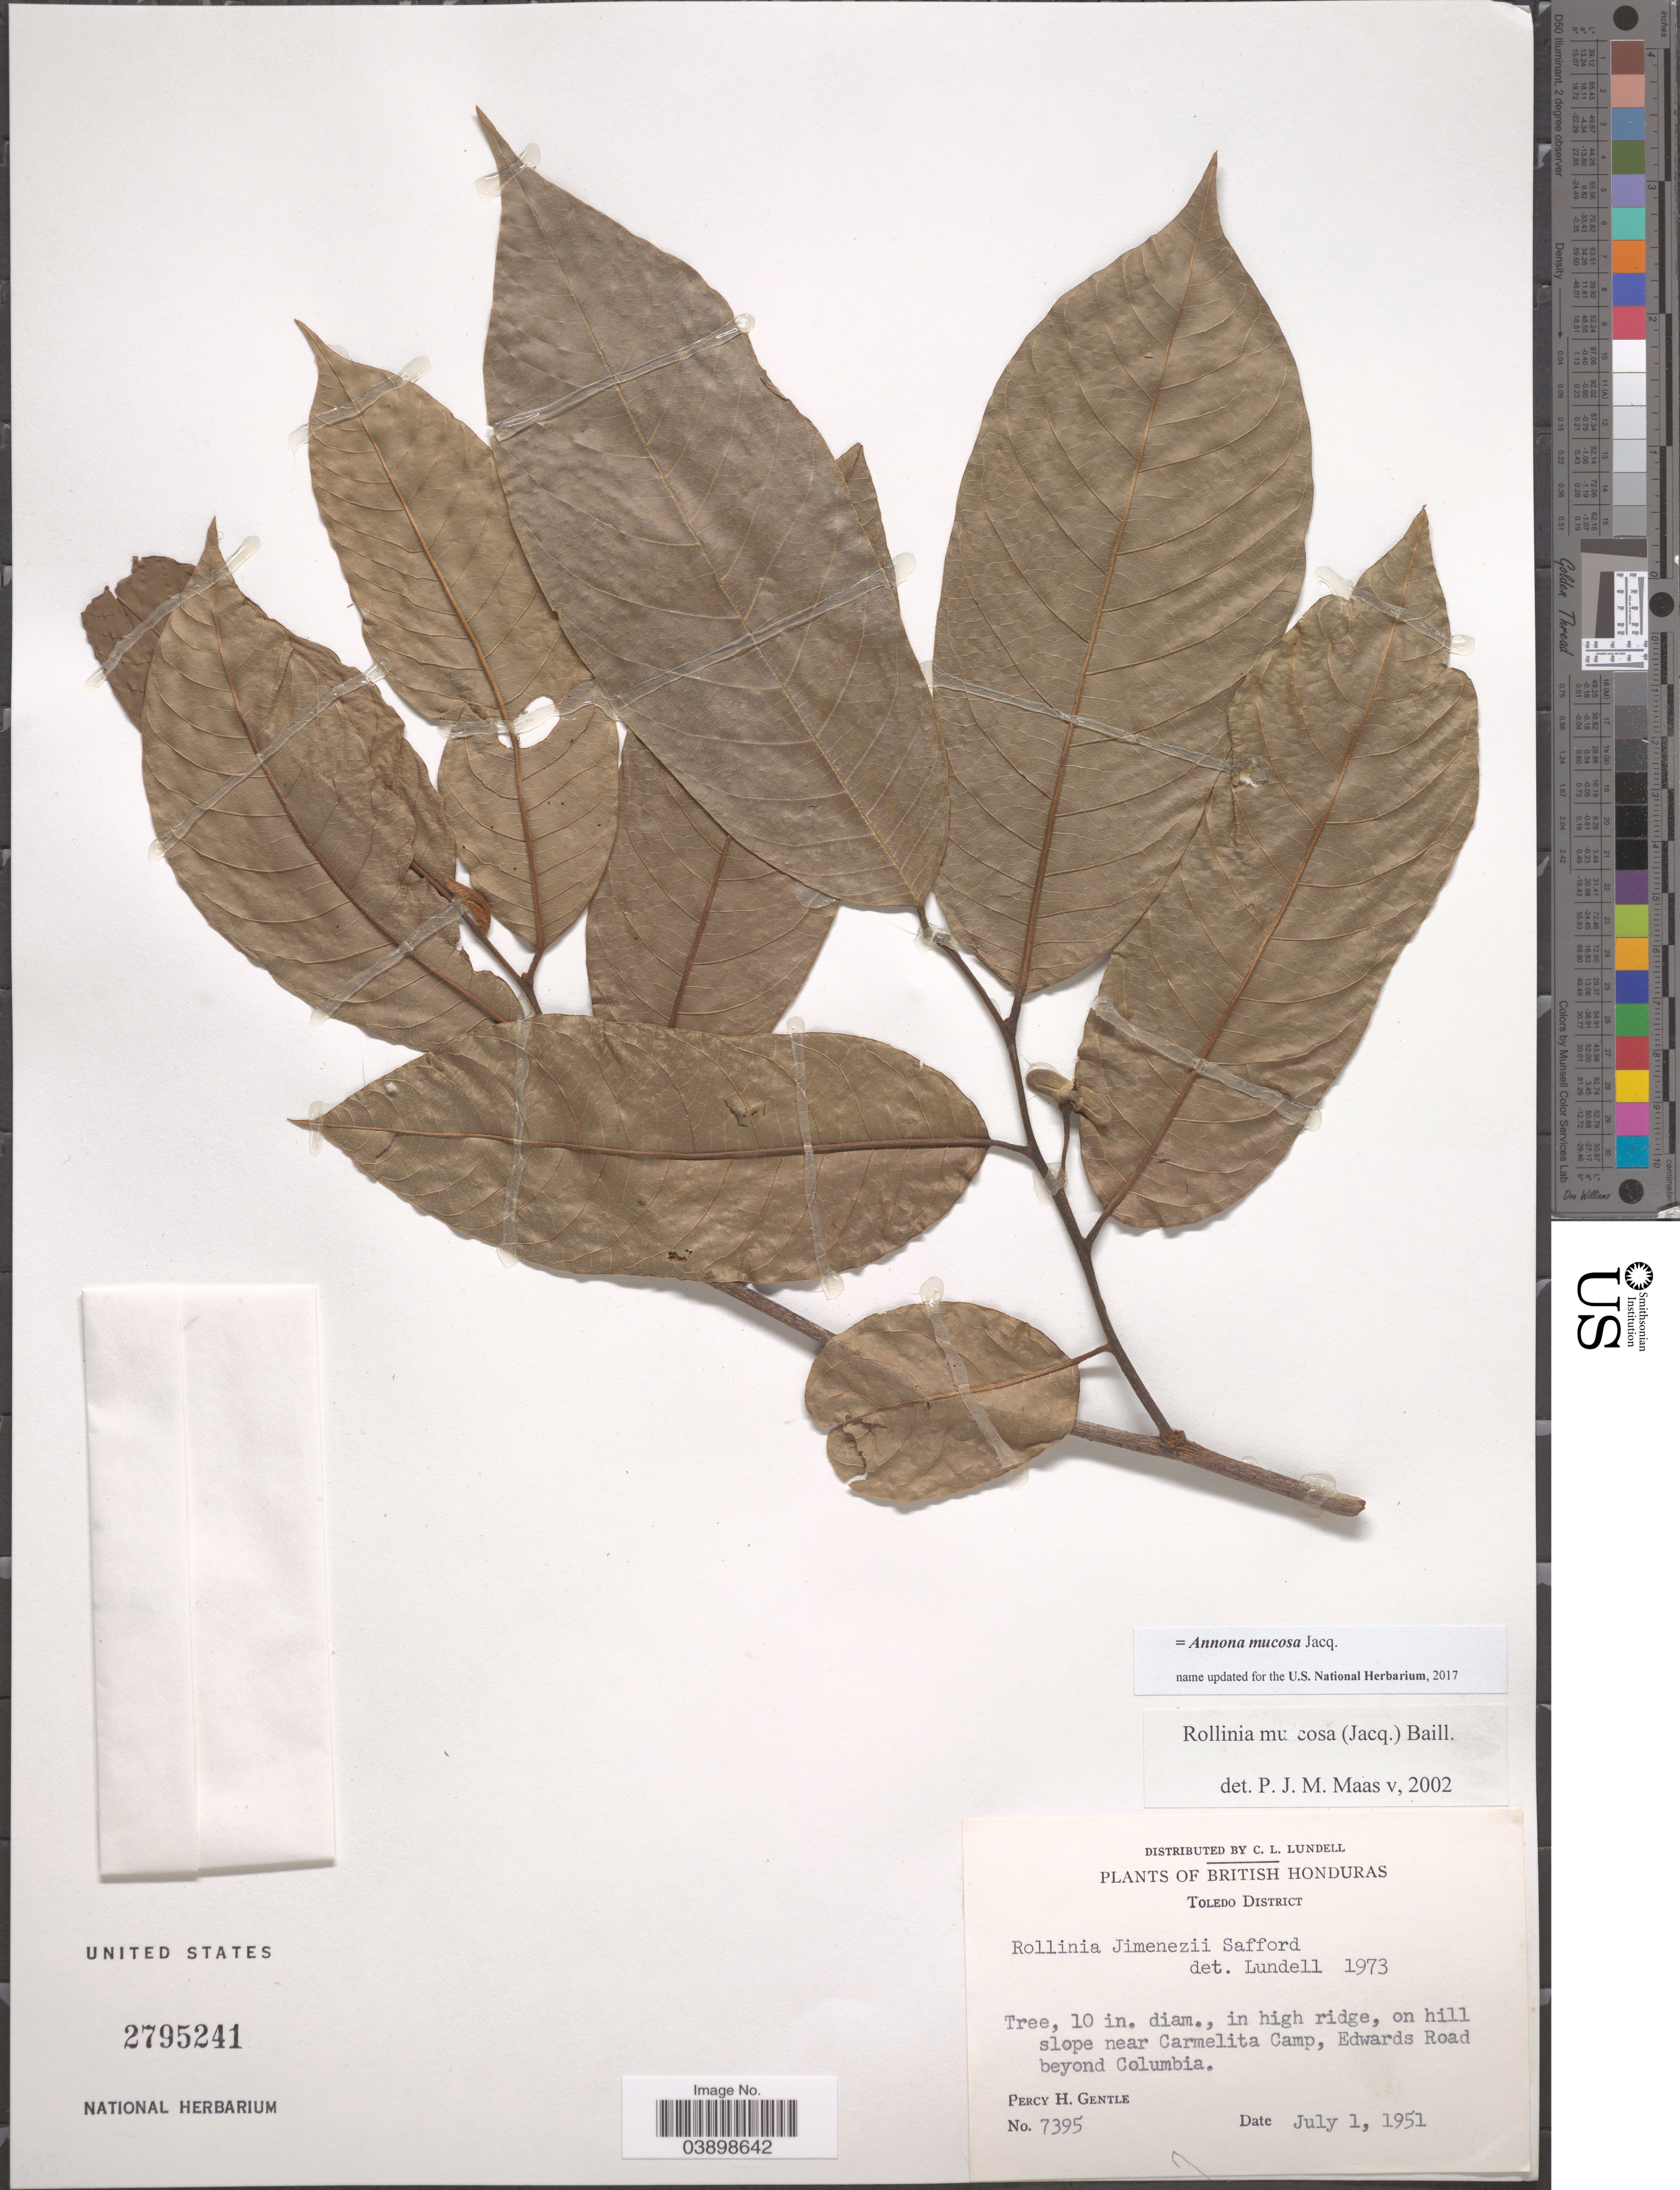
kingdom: Plantae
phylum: Tracheophyta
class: Magnoliopsida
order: Magnoliales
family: Annonaceae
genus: Annona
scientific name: Annona mucosa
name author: Jacq.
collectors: P. H. Gentle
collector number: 7395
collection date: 1951-07-01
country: Belize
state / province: Toledo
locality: British Honduras. Toledo District. On hill slope near Carmelita Camp, Edwards Road beyond Columbia.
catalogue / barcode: US 2795241